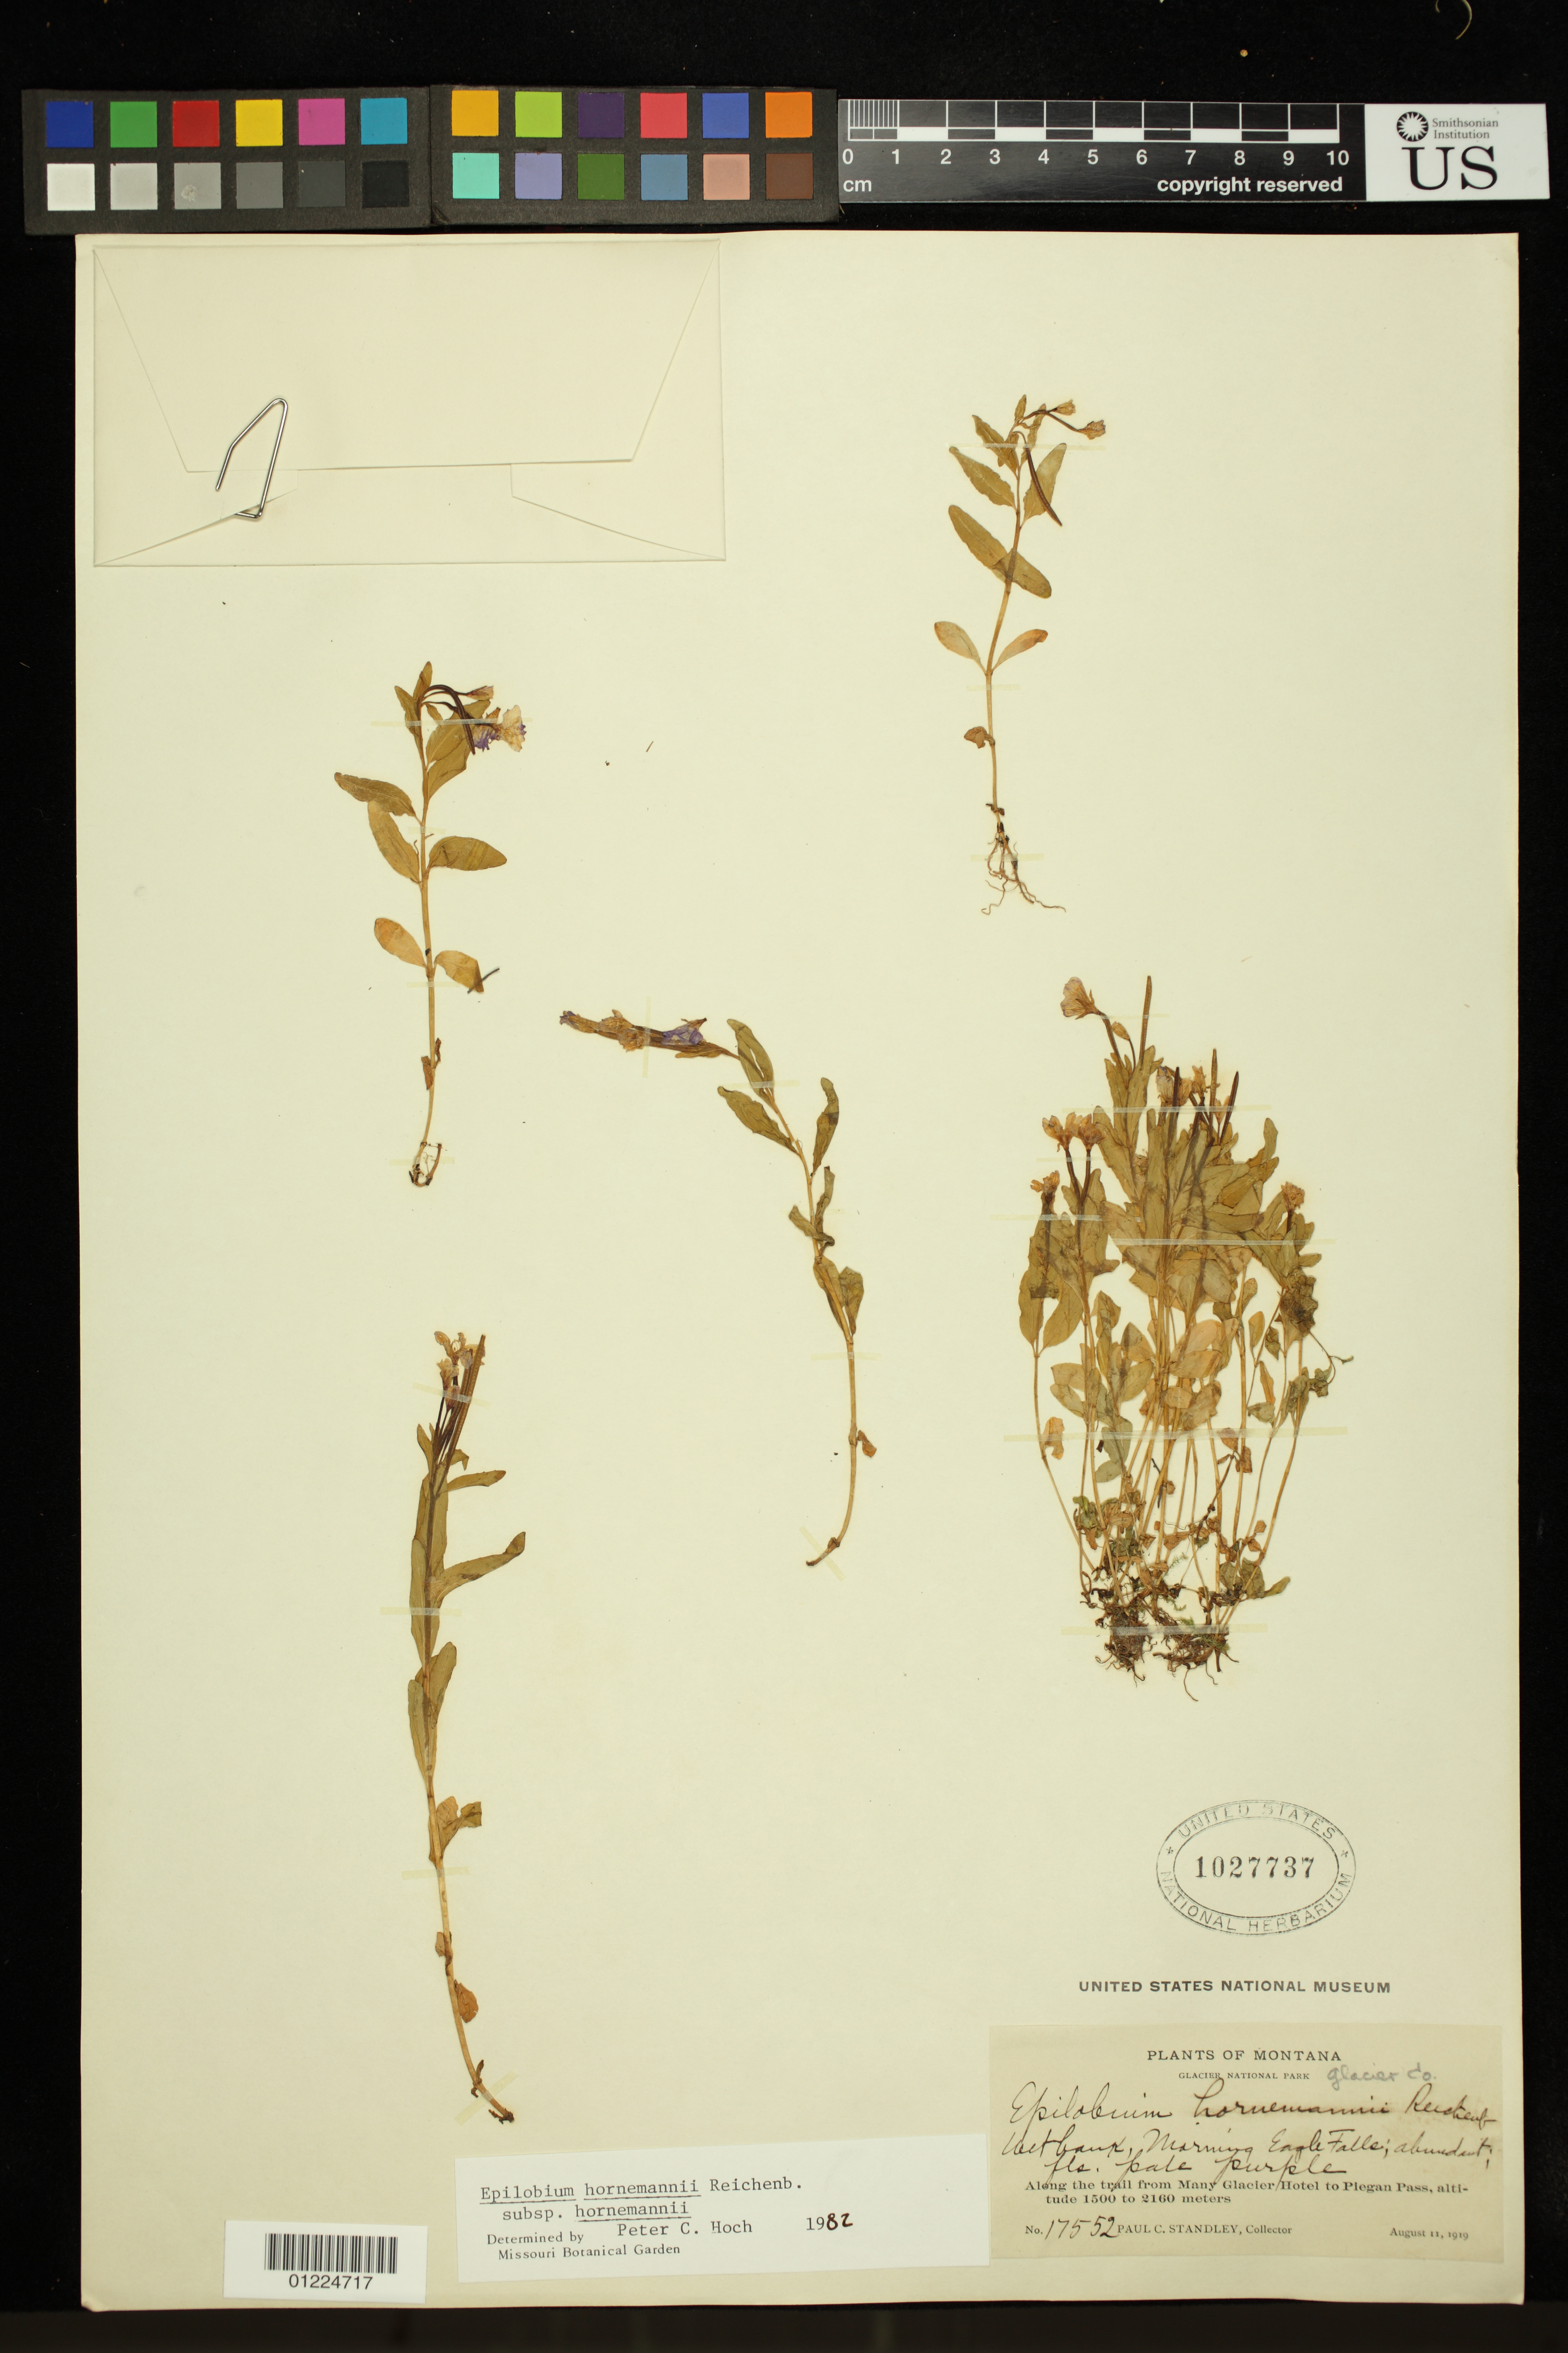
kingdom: Plantae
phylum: Tracheophyta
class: Magnoliopsida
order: Myrtales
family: Onagraceae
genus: Epilobium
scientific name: Epilobium hornemannii subsp. hornemannii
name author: Rchb.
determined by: Hoch, P. C.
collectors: P. C. Standley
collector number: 17552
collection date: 1919-08-11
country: United States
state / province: Montana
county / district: Glacier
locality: Along the trail from Many Glacier Hotel to Piegan Pass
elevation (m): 1500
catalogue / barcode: US 1027737